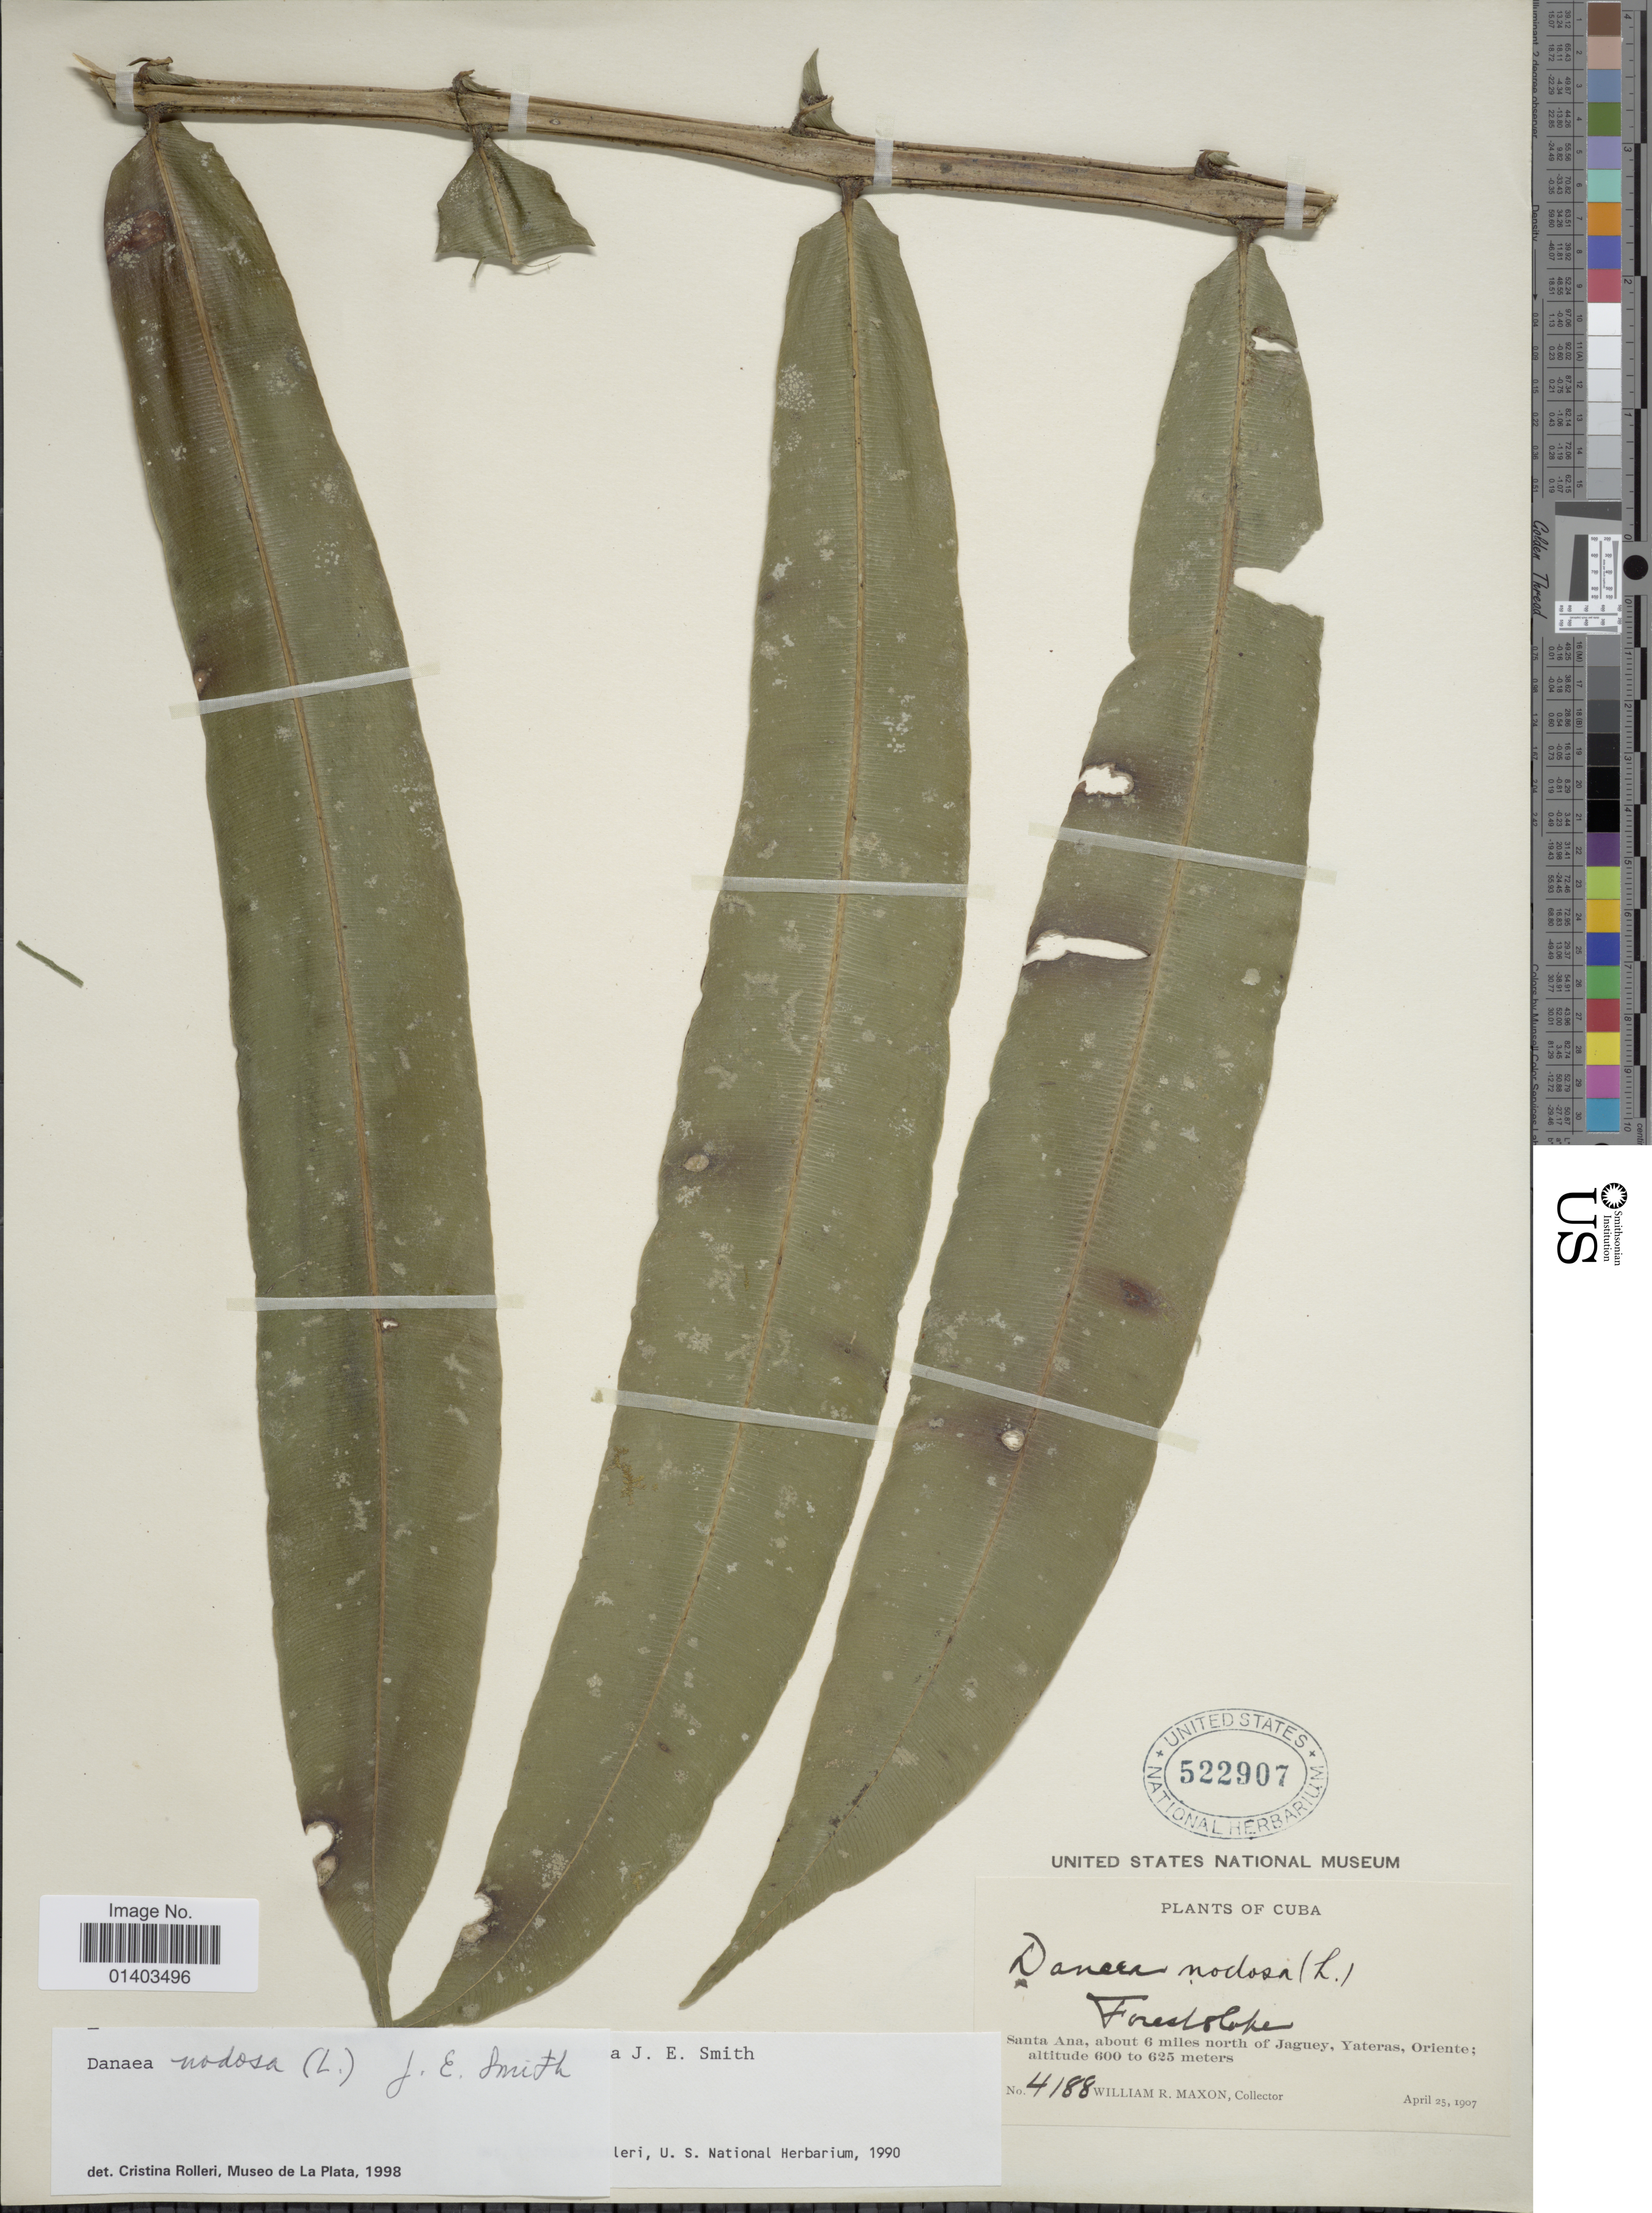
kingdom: Plantae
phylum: Tracheophyta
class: Polypodiopsida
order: Marattiales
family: Marattiaceae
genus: Danaea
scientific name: Danaea nodosa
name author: (L.) Sm.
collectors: W. R. Maxon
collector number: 4188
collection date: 1907-04-25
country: Cuba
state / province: Guantanamo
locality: Forest slope, Santa Ana, about 6 miles north of Jagüey, Yatéras. Oriente.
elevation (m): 600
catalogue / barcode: US 522907